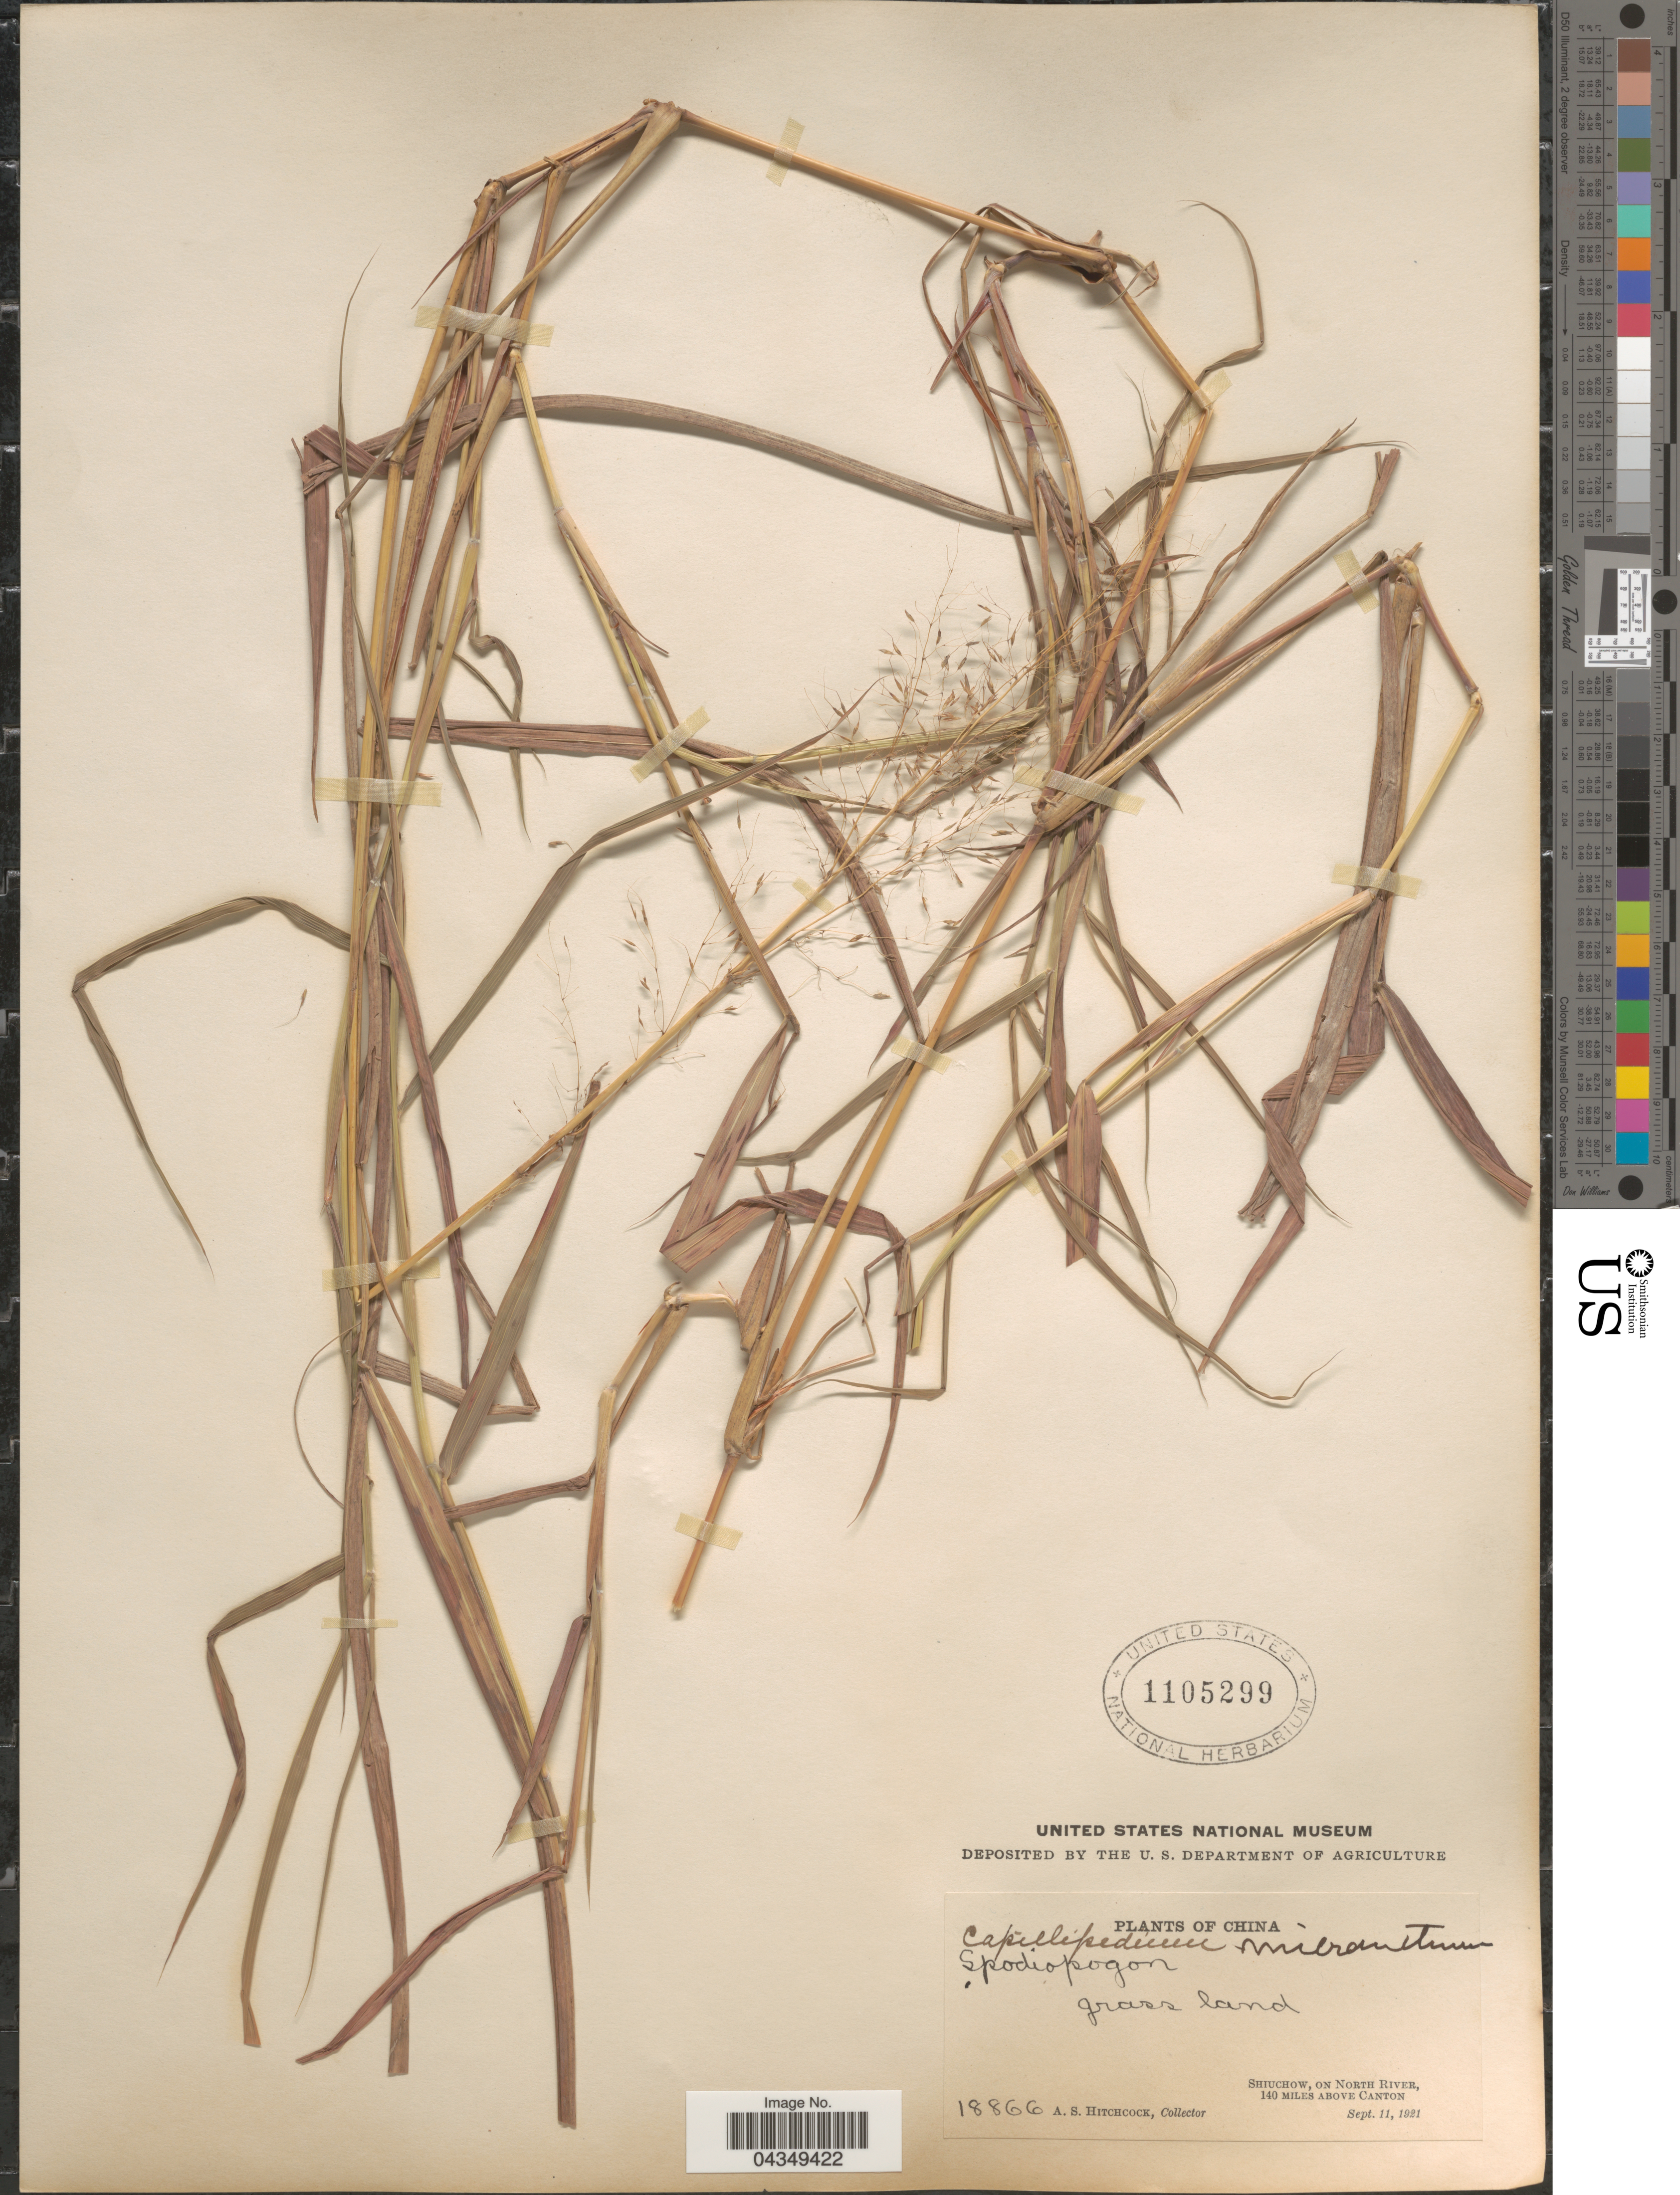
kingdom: Plantae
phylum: Tracheophyta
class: Liliopsida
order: Poales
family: Poaceae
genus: Capillipedium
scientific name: Capillipedium assimile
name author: (Steud.) A. Camus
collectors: A. S. Hitchcock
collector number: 18866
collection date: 1921-09-11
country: China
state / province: Guizhou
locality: Grass land. Shiuchow, on north river, 140 miles above canton.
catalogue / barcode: US 1105299